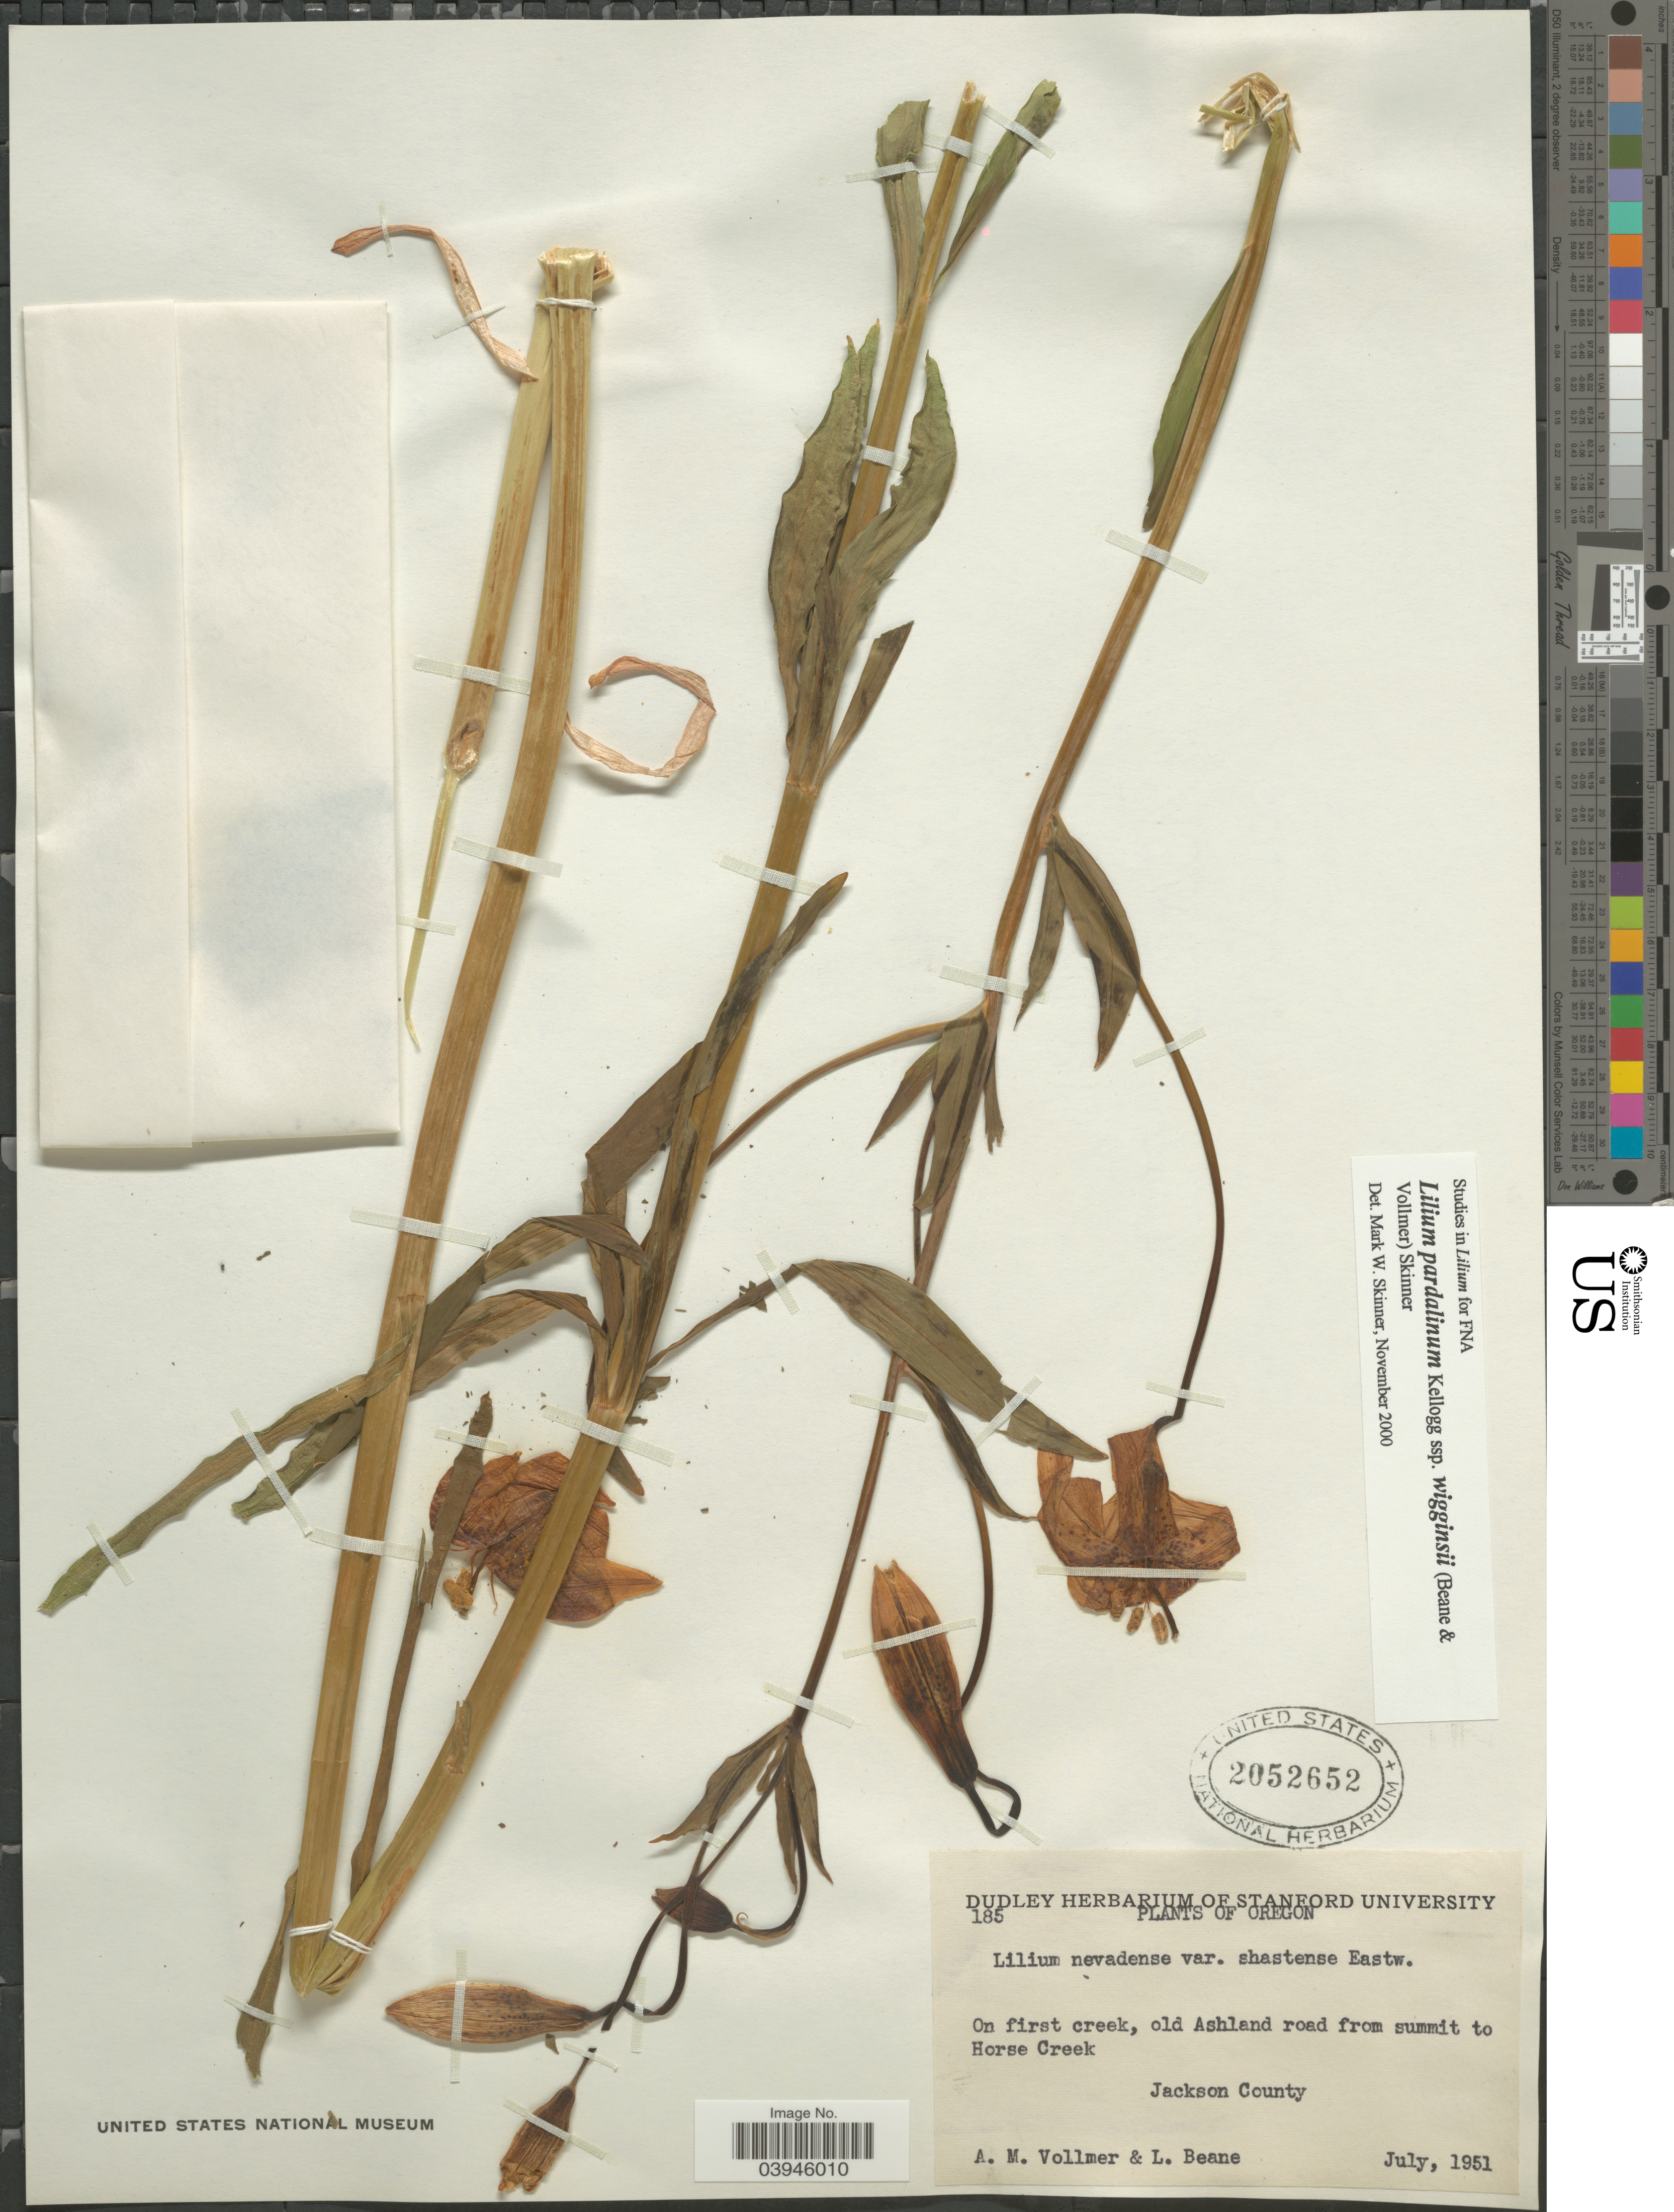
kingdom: Plantae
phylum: Tracheophyta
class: Liliopsida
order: Liliales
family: Liliaceae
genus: Lilium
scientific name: Lilium pardalinum subsp. wigginsii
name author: (Beane & Vollmer) M.W. Skinner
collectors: A. Vollmer & L. Beane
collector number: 185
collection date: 1951-07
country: United States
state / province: Oregon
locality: On first creek, old Ashland road from summit to Horse Creek. Jackson County.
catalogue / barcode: US 2052652